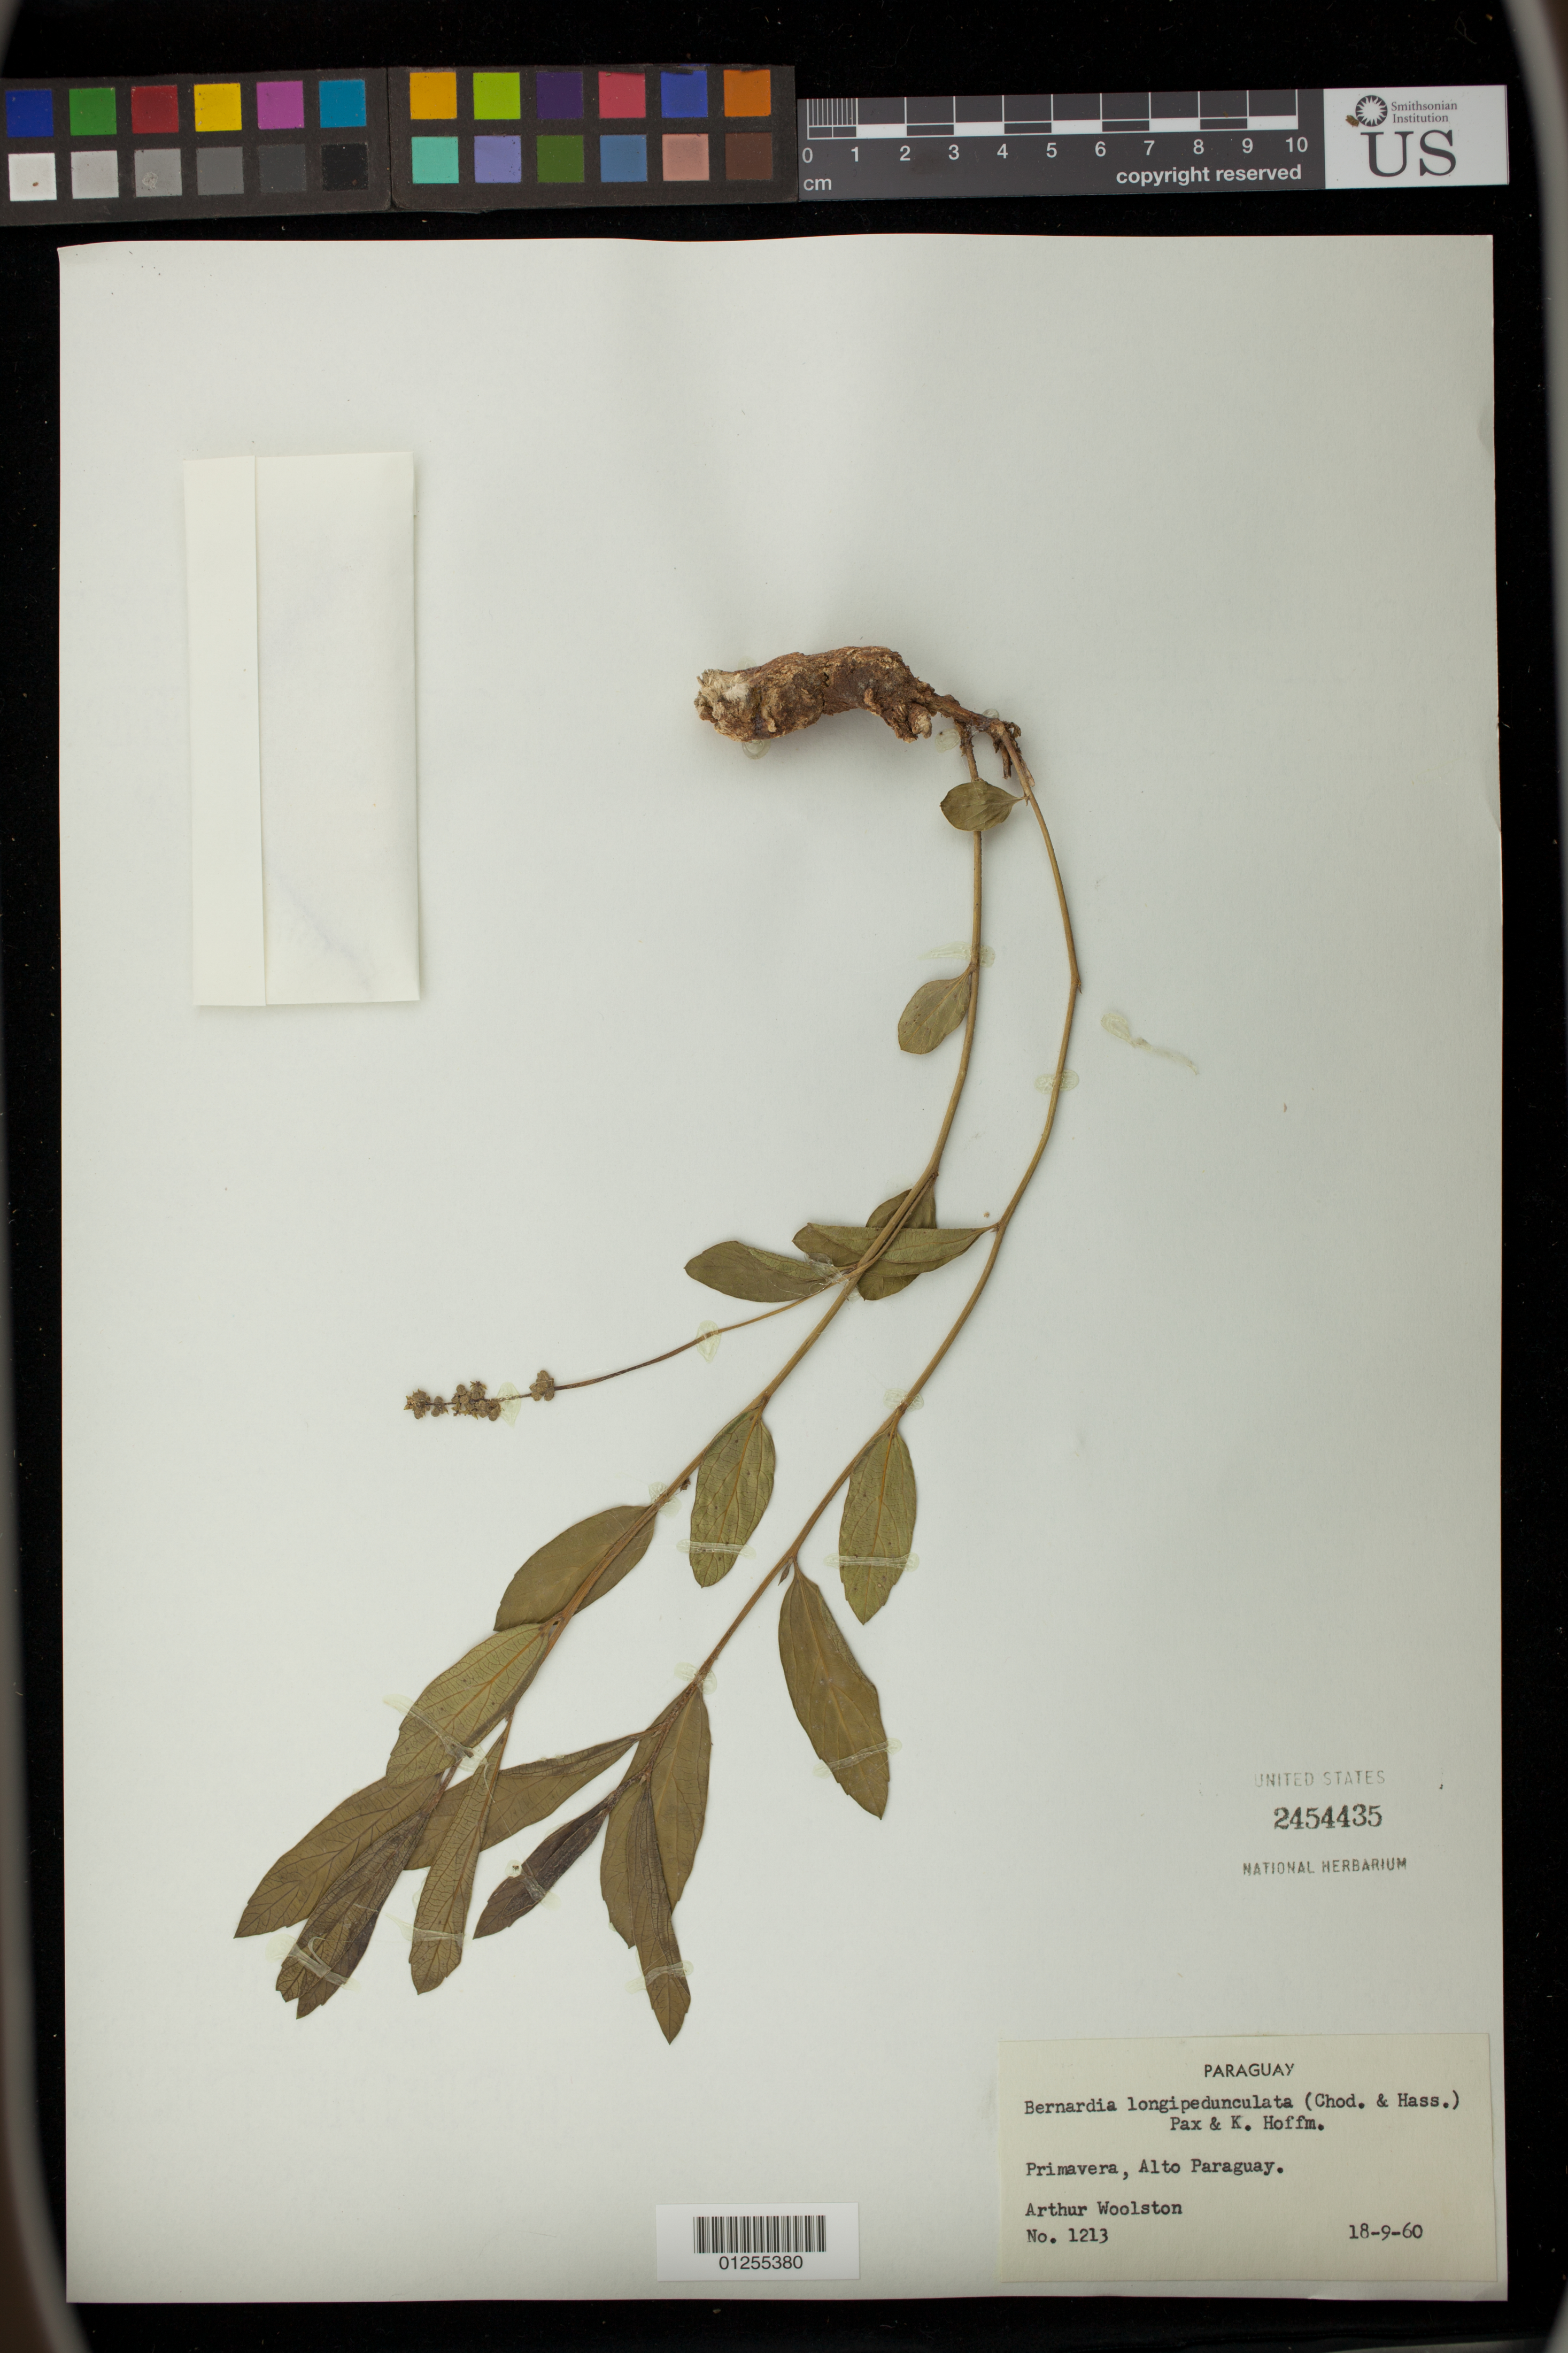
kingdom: Plantae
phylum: Tracheophyta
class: Magnoliopsida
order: Malpighiales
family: Euphorbiaceae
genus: Bernardia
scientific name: Bernardia longipedunculata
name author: (Chodat & Hassl.) Pax & K. Hoffm.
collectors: A. L. Woolston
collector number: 1213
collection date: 1960-09-18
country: Paraguay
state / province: Alto Paraguay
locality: Primavera.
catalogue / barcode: US 2454435